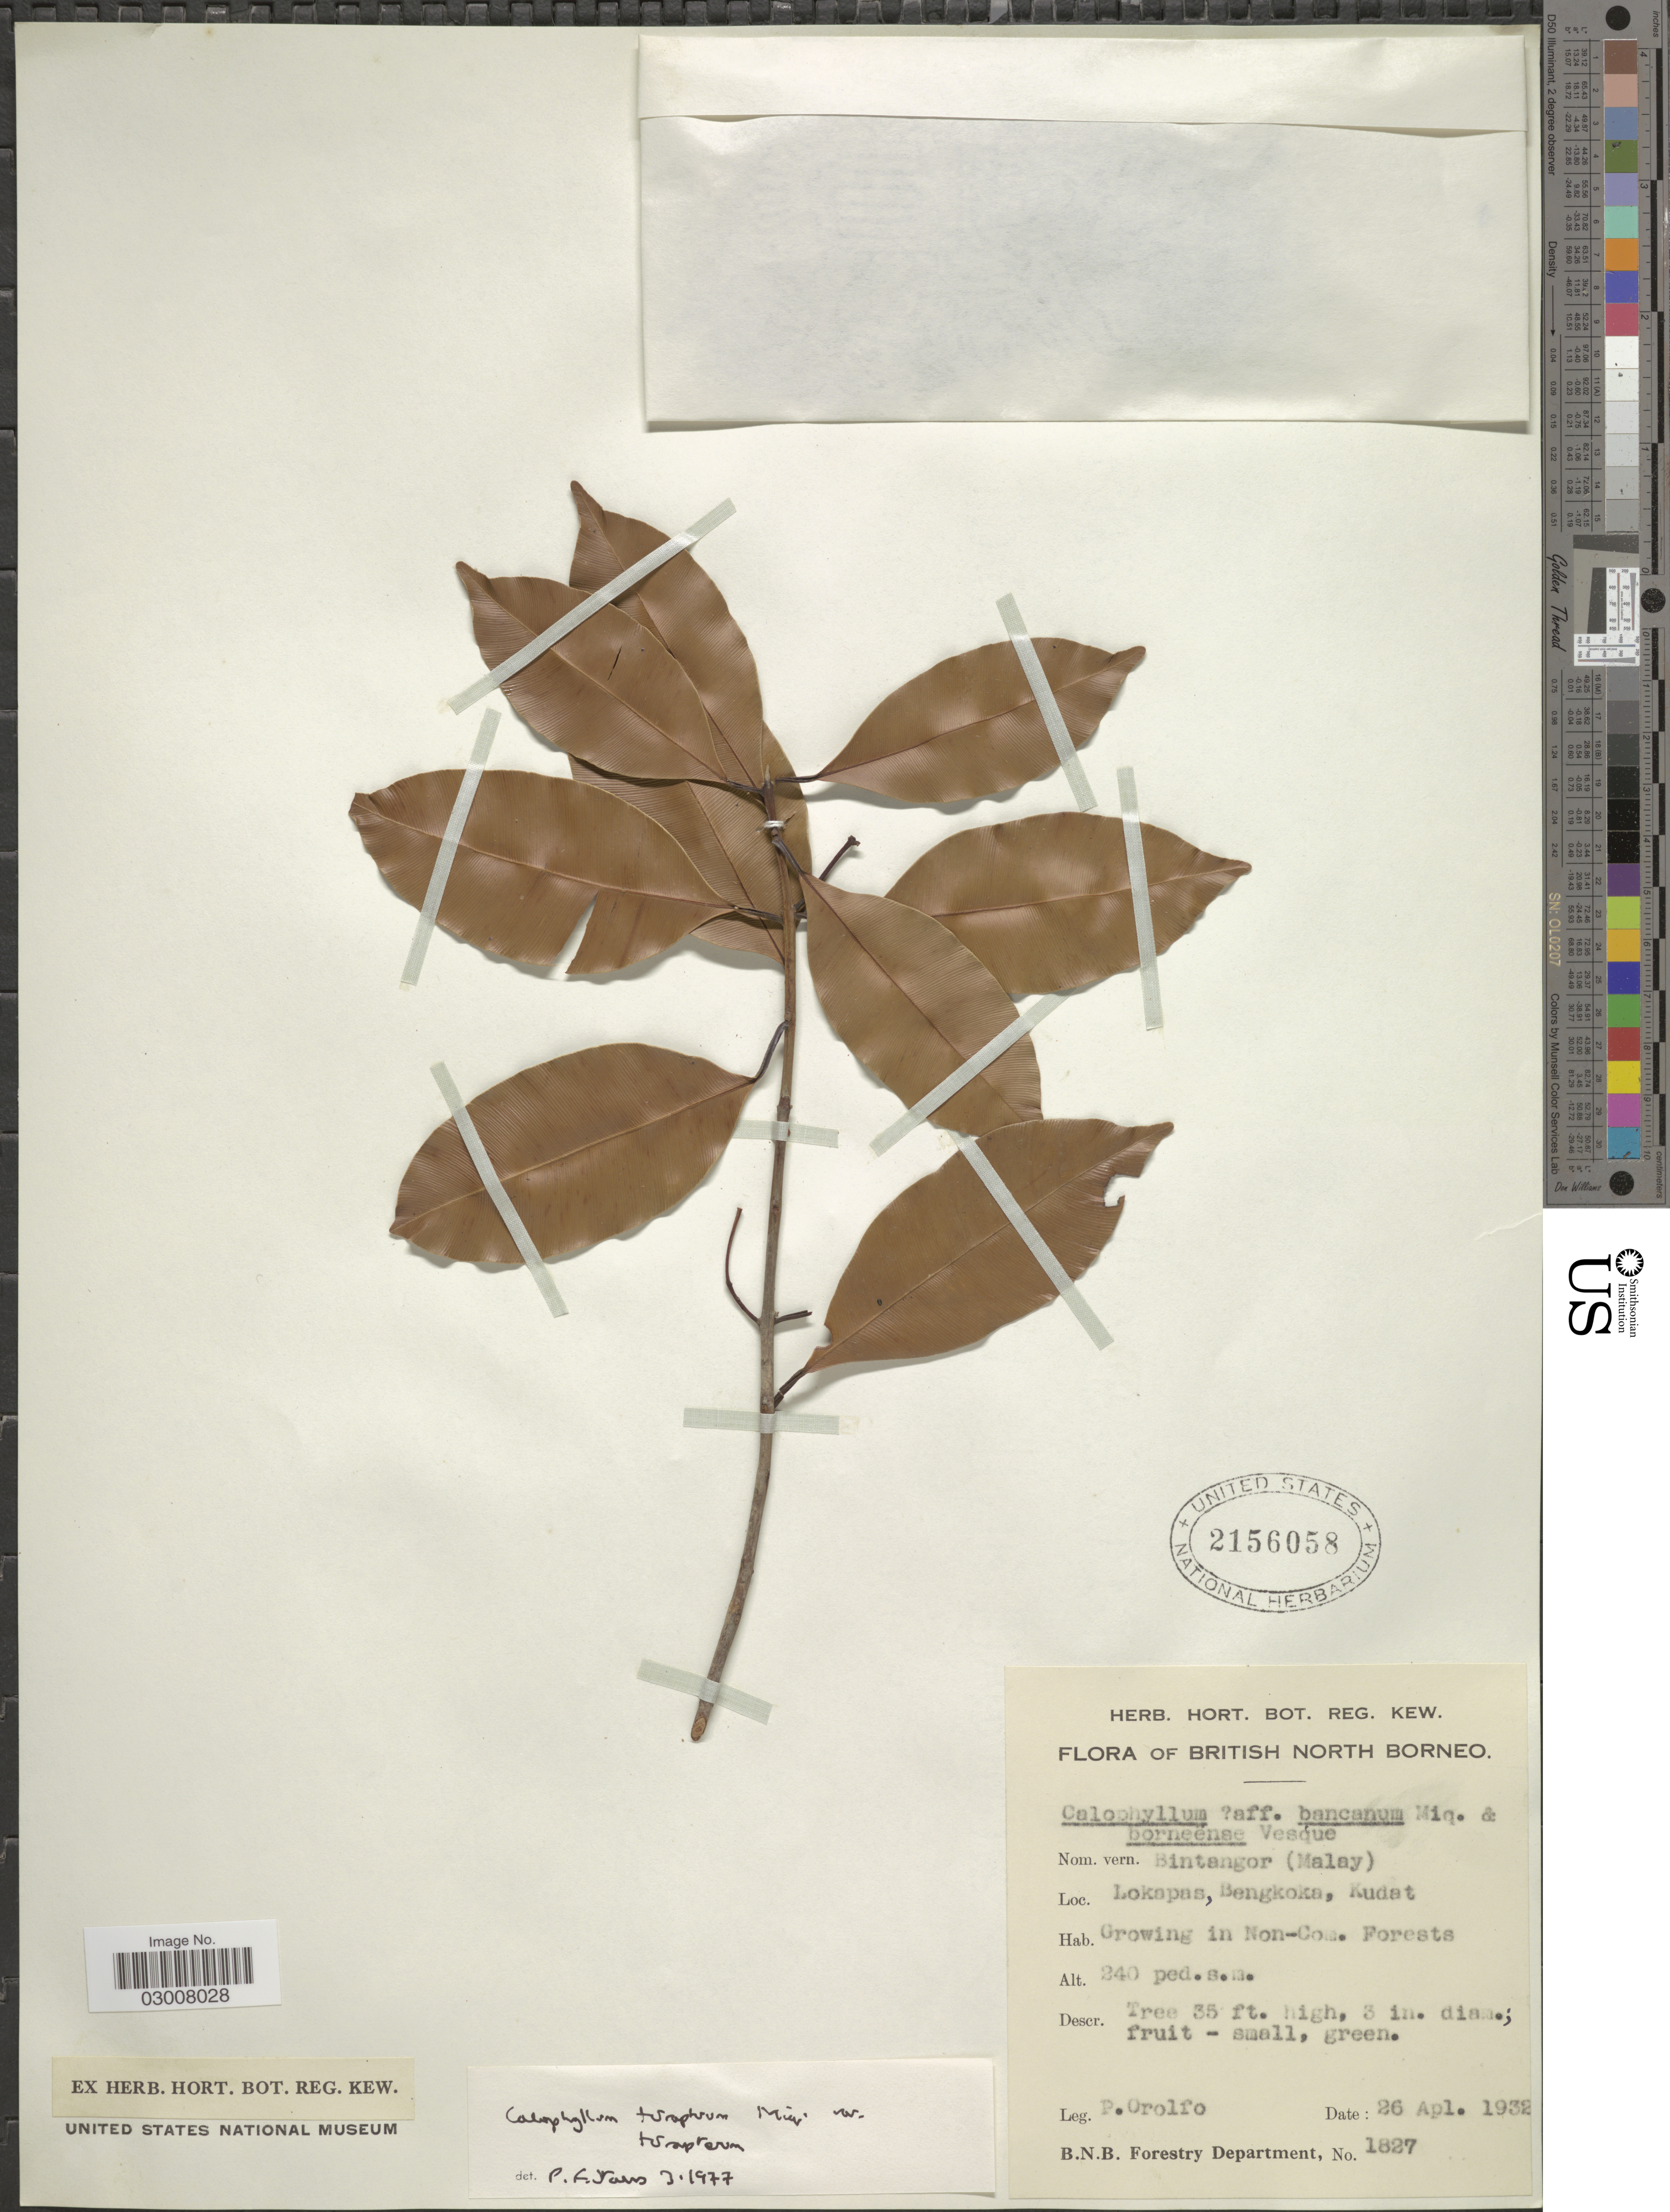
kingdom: Plantae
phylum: Tracheophyta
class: Magnoliopsida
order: Malpighiales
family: Calophyllaceae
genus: Calophyllum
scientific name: Calophyllum tetrapterum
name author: Miq.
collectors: P. Orolfo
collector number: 1827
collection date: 1932-04-26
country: Malaysia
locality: British North Borneo, Lokapas, Bengkoka, Kudat.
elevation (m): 73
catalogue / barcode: US 2156058